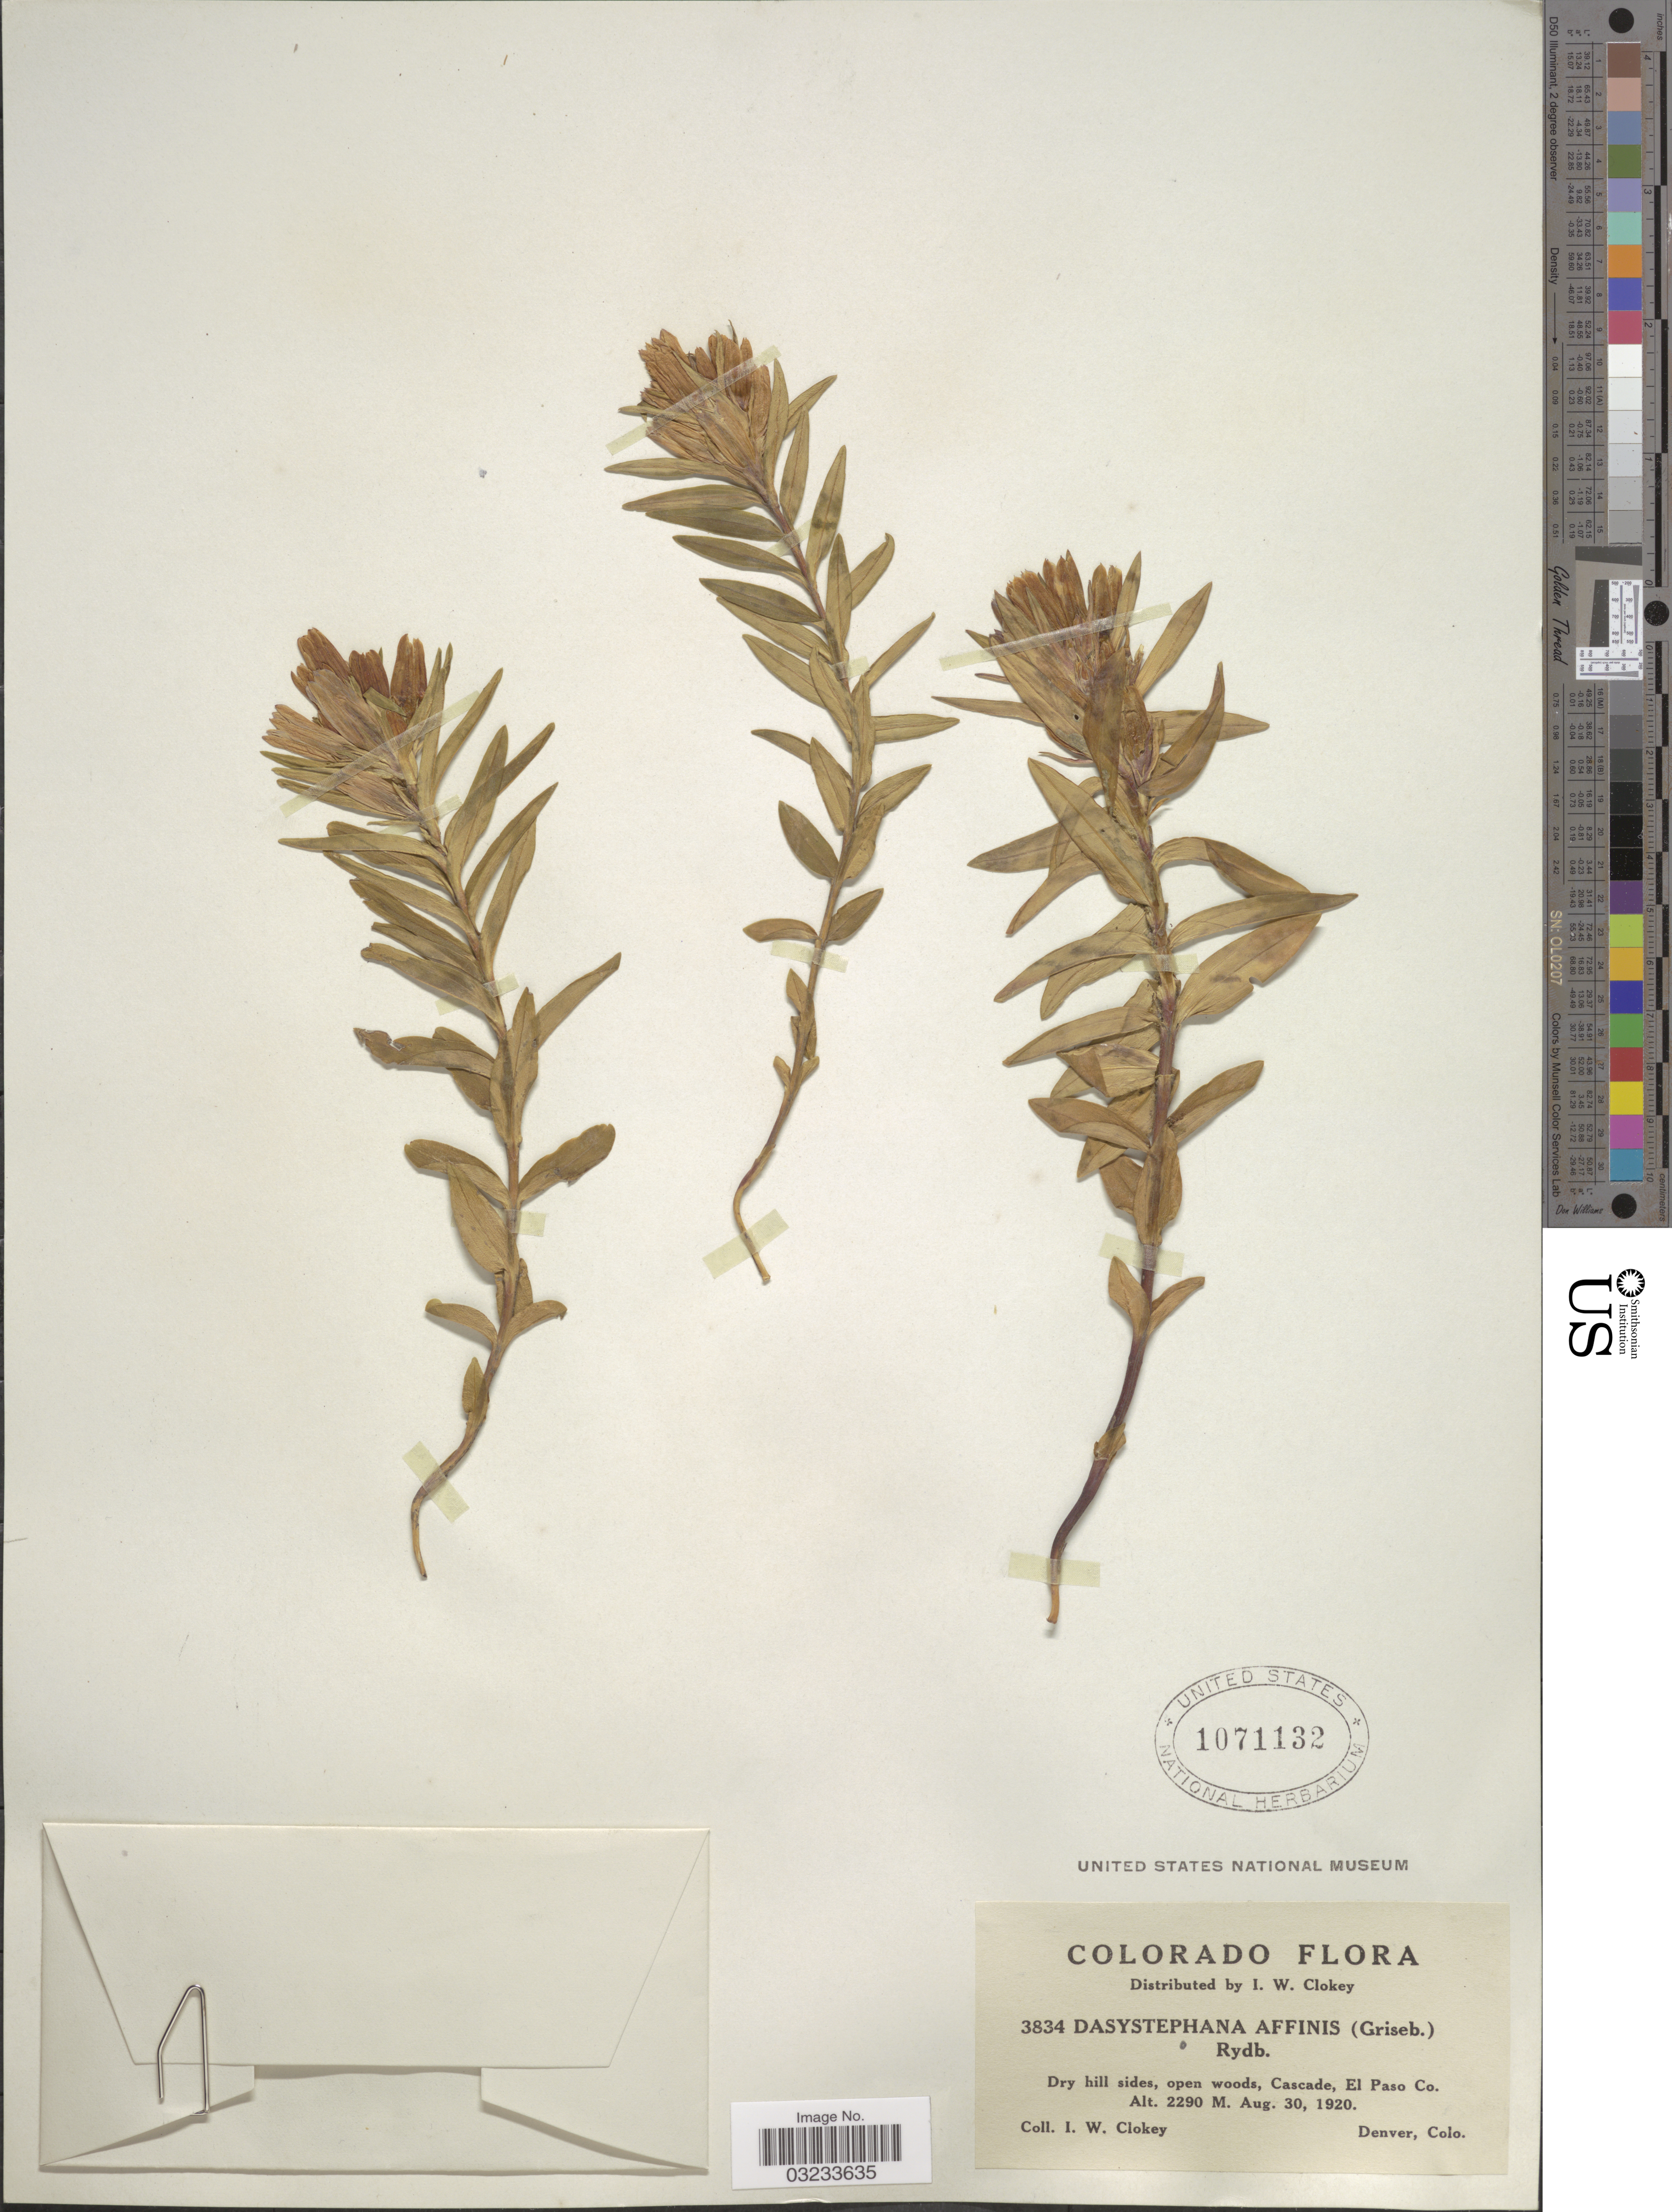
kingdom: Plantae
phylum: Tracheophyta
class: Magnoliopsida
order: Gentianales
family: Gentianaceae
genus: Gentiana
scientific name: Gentiana affinis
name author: Griseb.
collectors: I. W. Clokey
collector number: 3834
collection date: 1920-08-30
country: United States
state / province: Colorado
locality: Cascade, El Paso Co.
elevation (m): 2290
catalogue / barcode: US 1071132